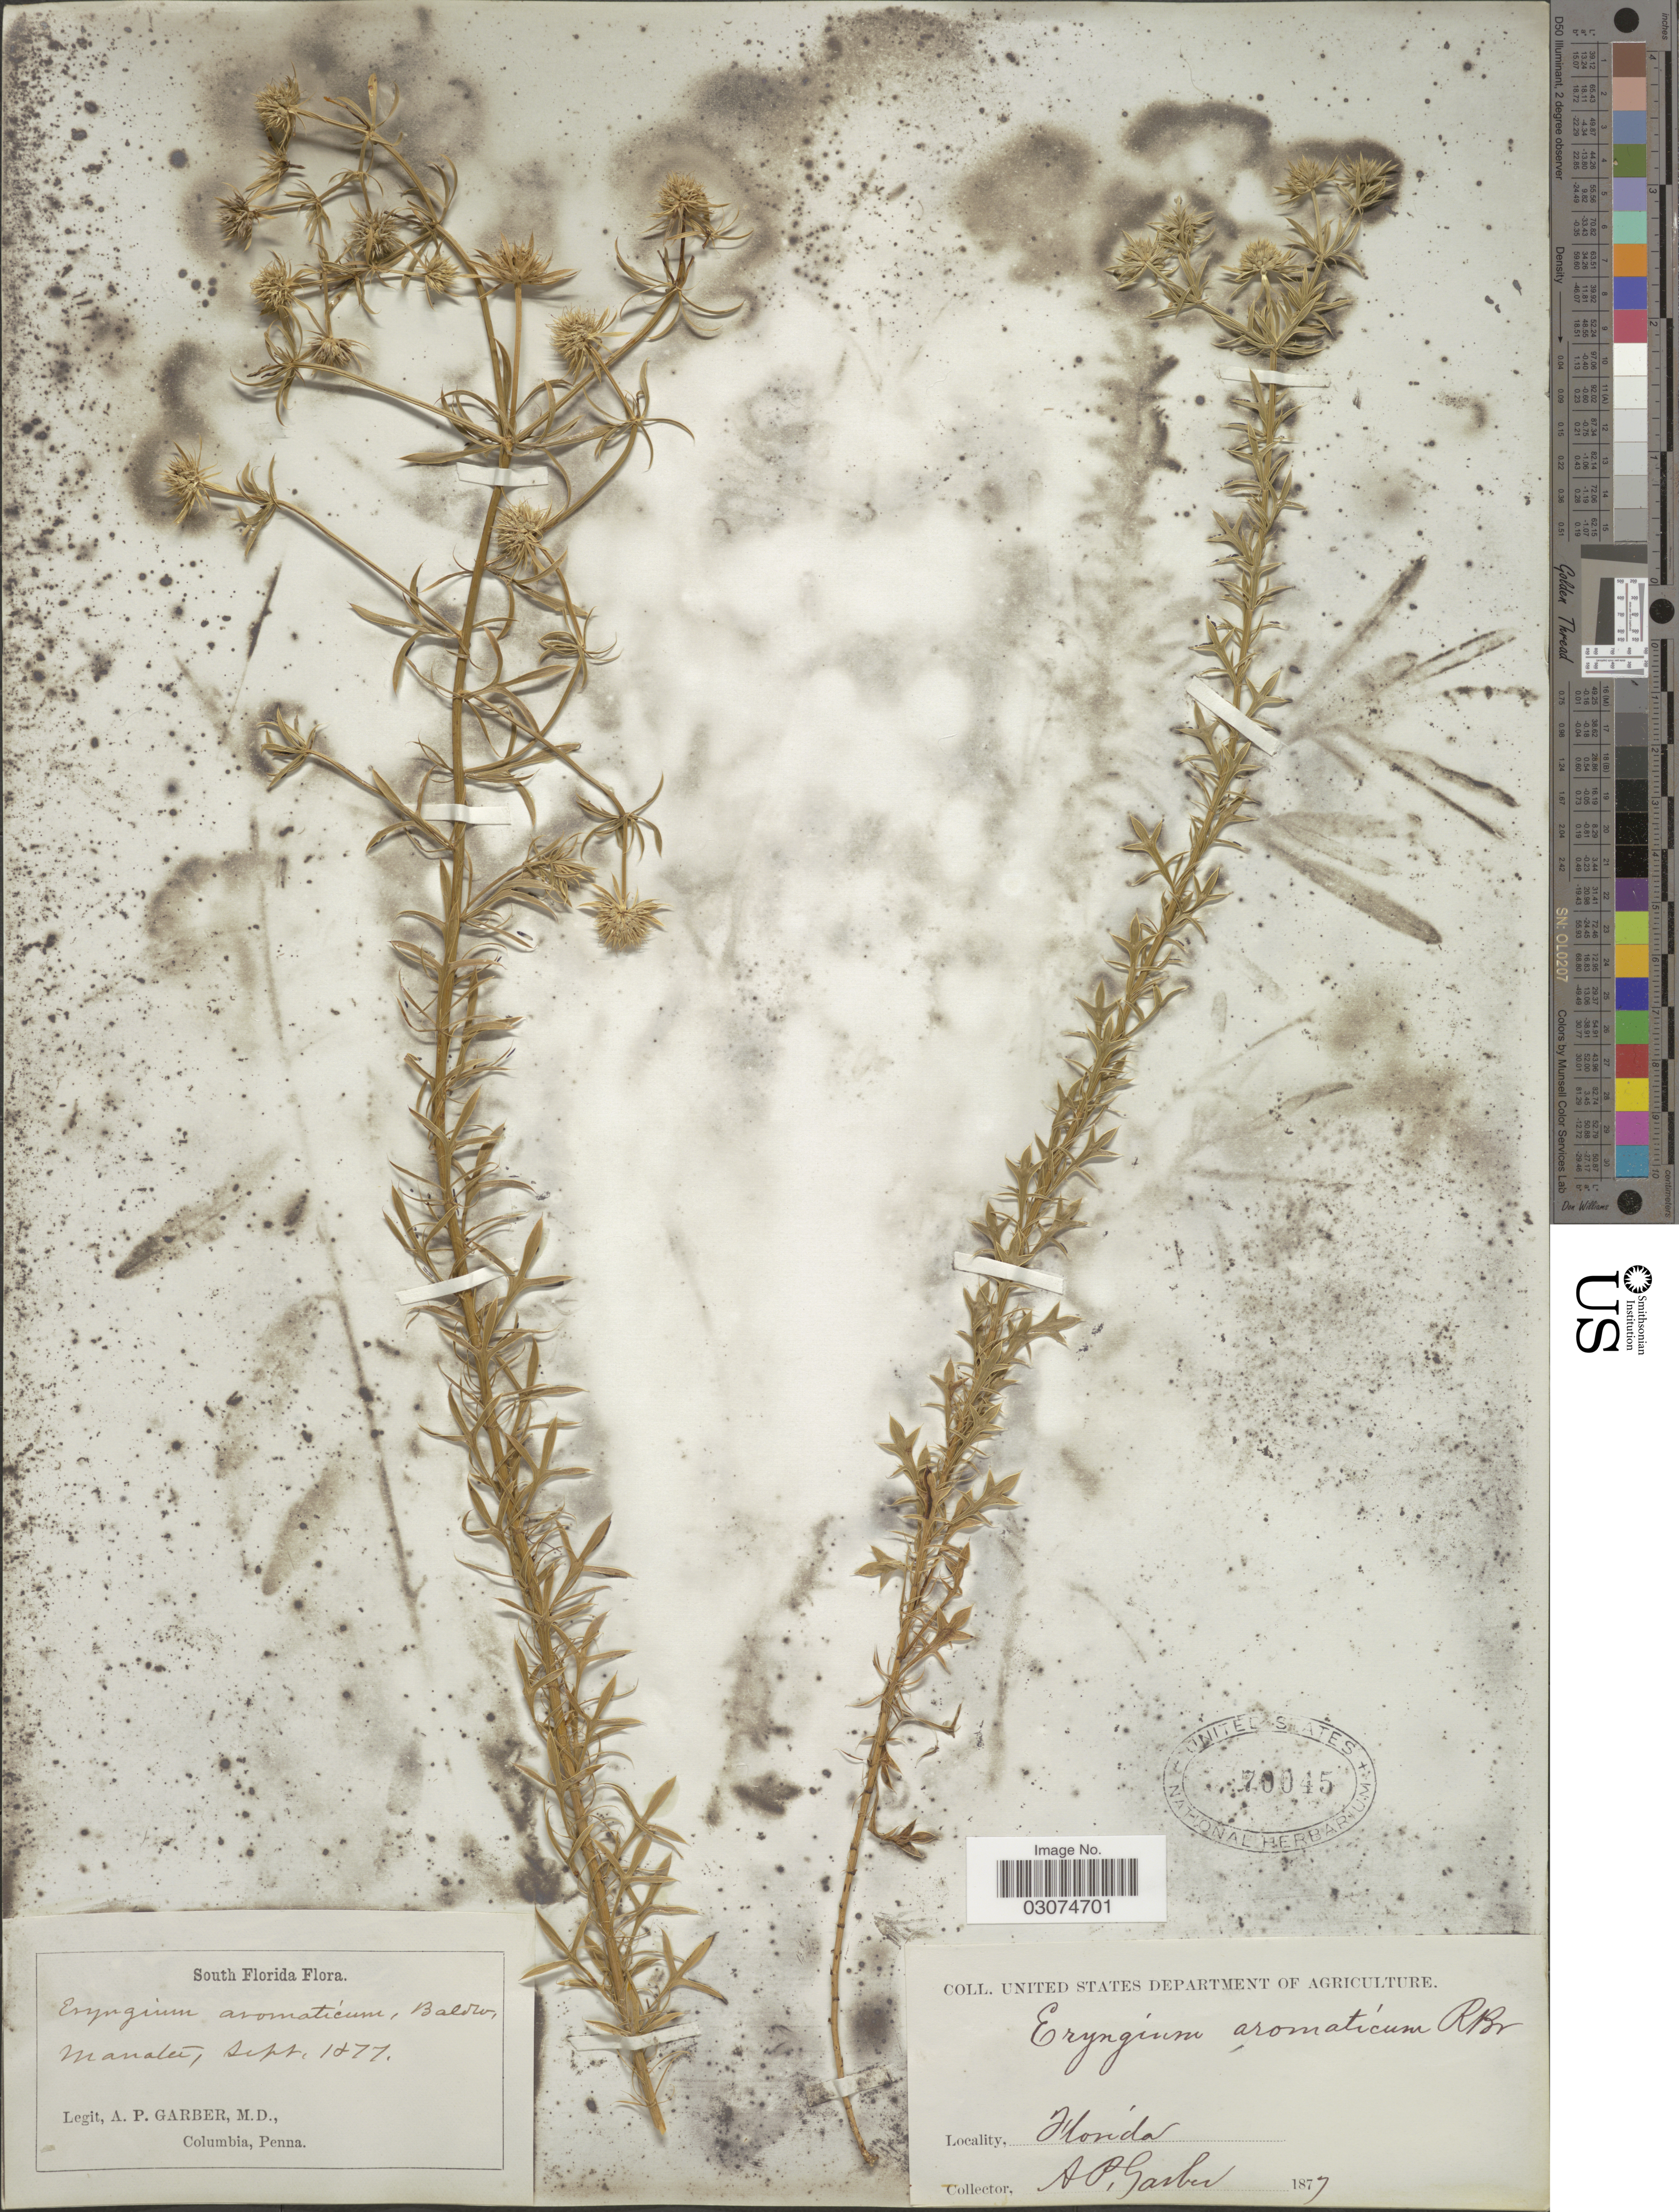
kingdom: Plantae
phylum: Tracheophyta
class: Magnoliopsida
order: Apiales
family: Apiaceae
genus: Eryngium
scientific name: Eryngium aromaticum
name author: Baldwin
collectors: A. P. Garber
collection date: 1877-09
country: United States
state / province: Florida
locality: South Florida. Manatee.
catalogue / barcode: US 70045